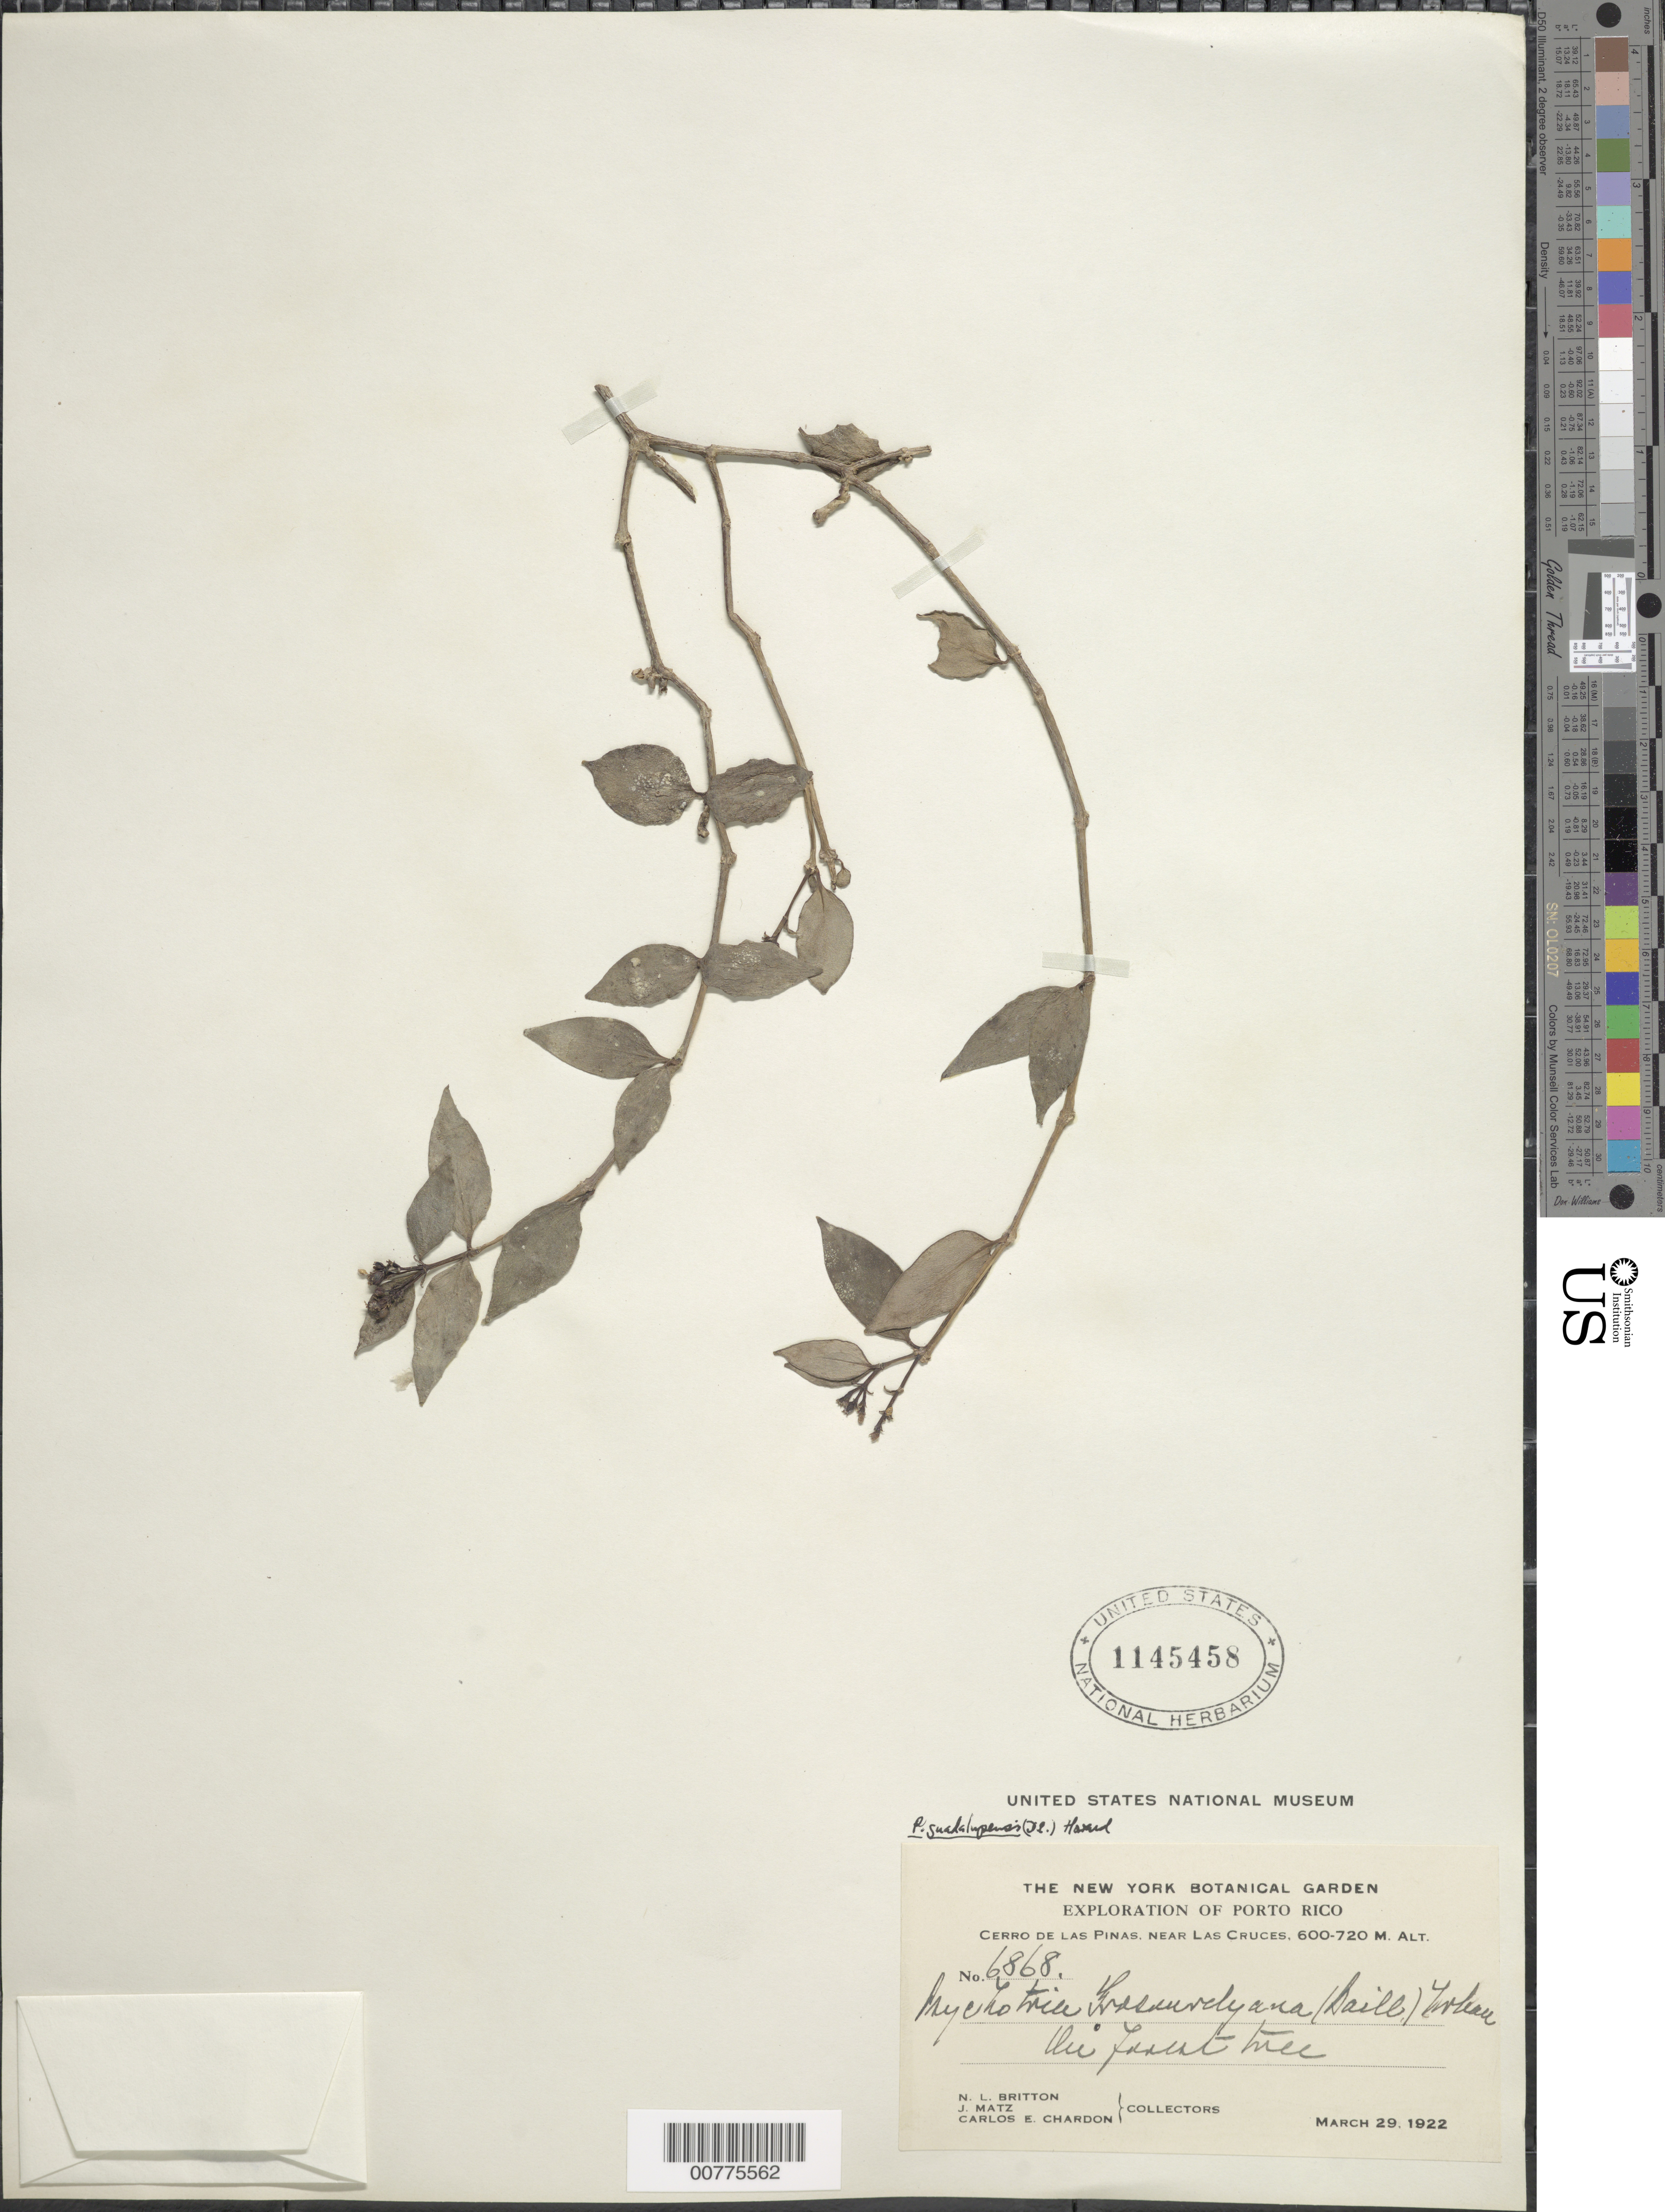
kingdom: Plantae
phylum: Tracheophyta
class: Magnoliopsida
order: Gentianales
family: Rubiaceae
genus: Notopleura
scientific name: Notopleura guadalupensis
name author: (DC.) C.M. Taylor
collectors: N. Britton, J. Matz & C. E. Chardón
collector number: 6868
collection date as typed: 29 Mar 1922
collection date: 1922-03-29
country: Puerto Rico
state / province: Caguas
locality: Cerro de Las Piñas, near Las Cruces. Caguas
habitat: On forest tree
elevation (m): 600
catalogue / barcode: US 1145458